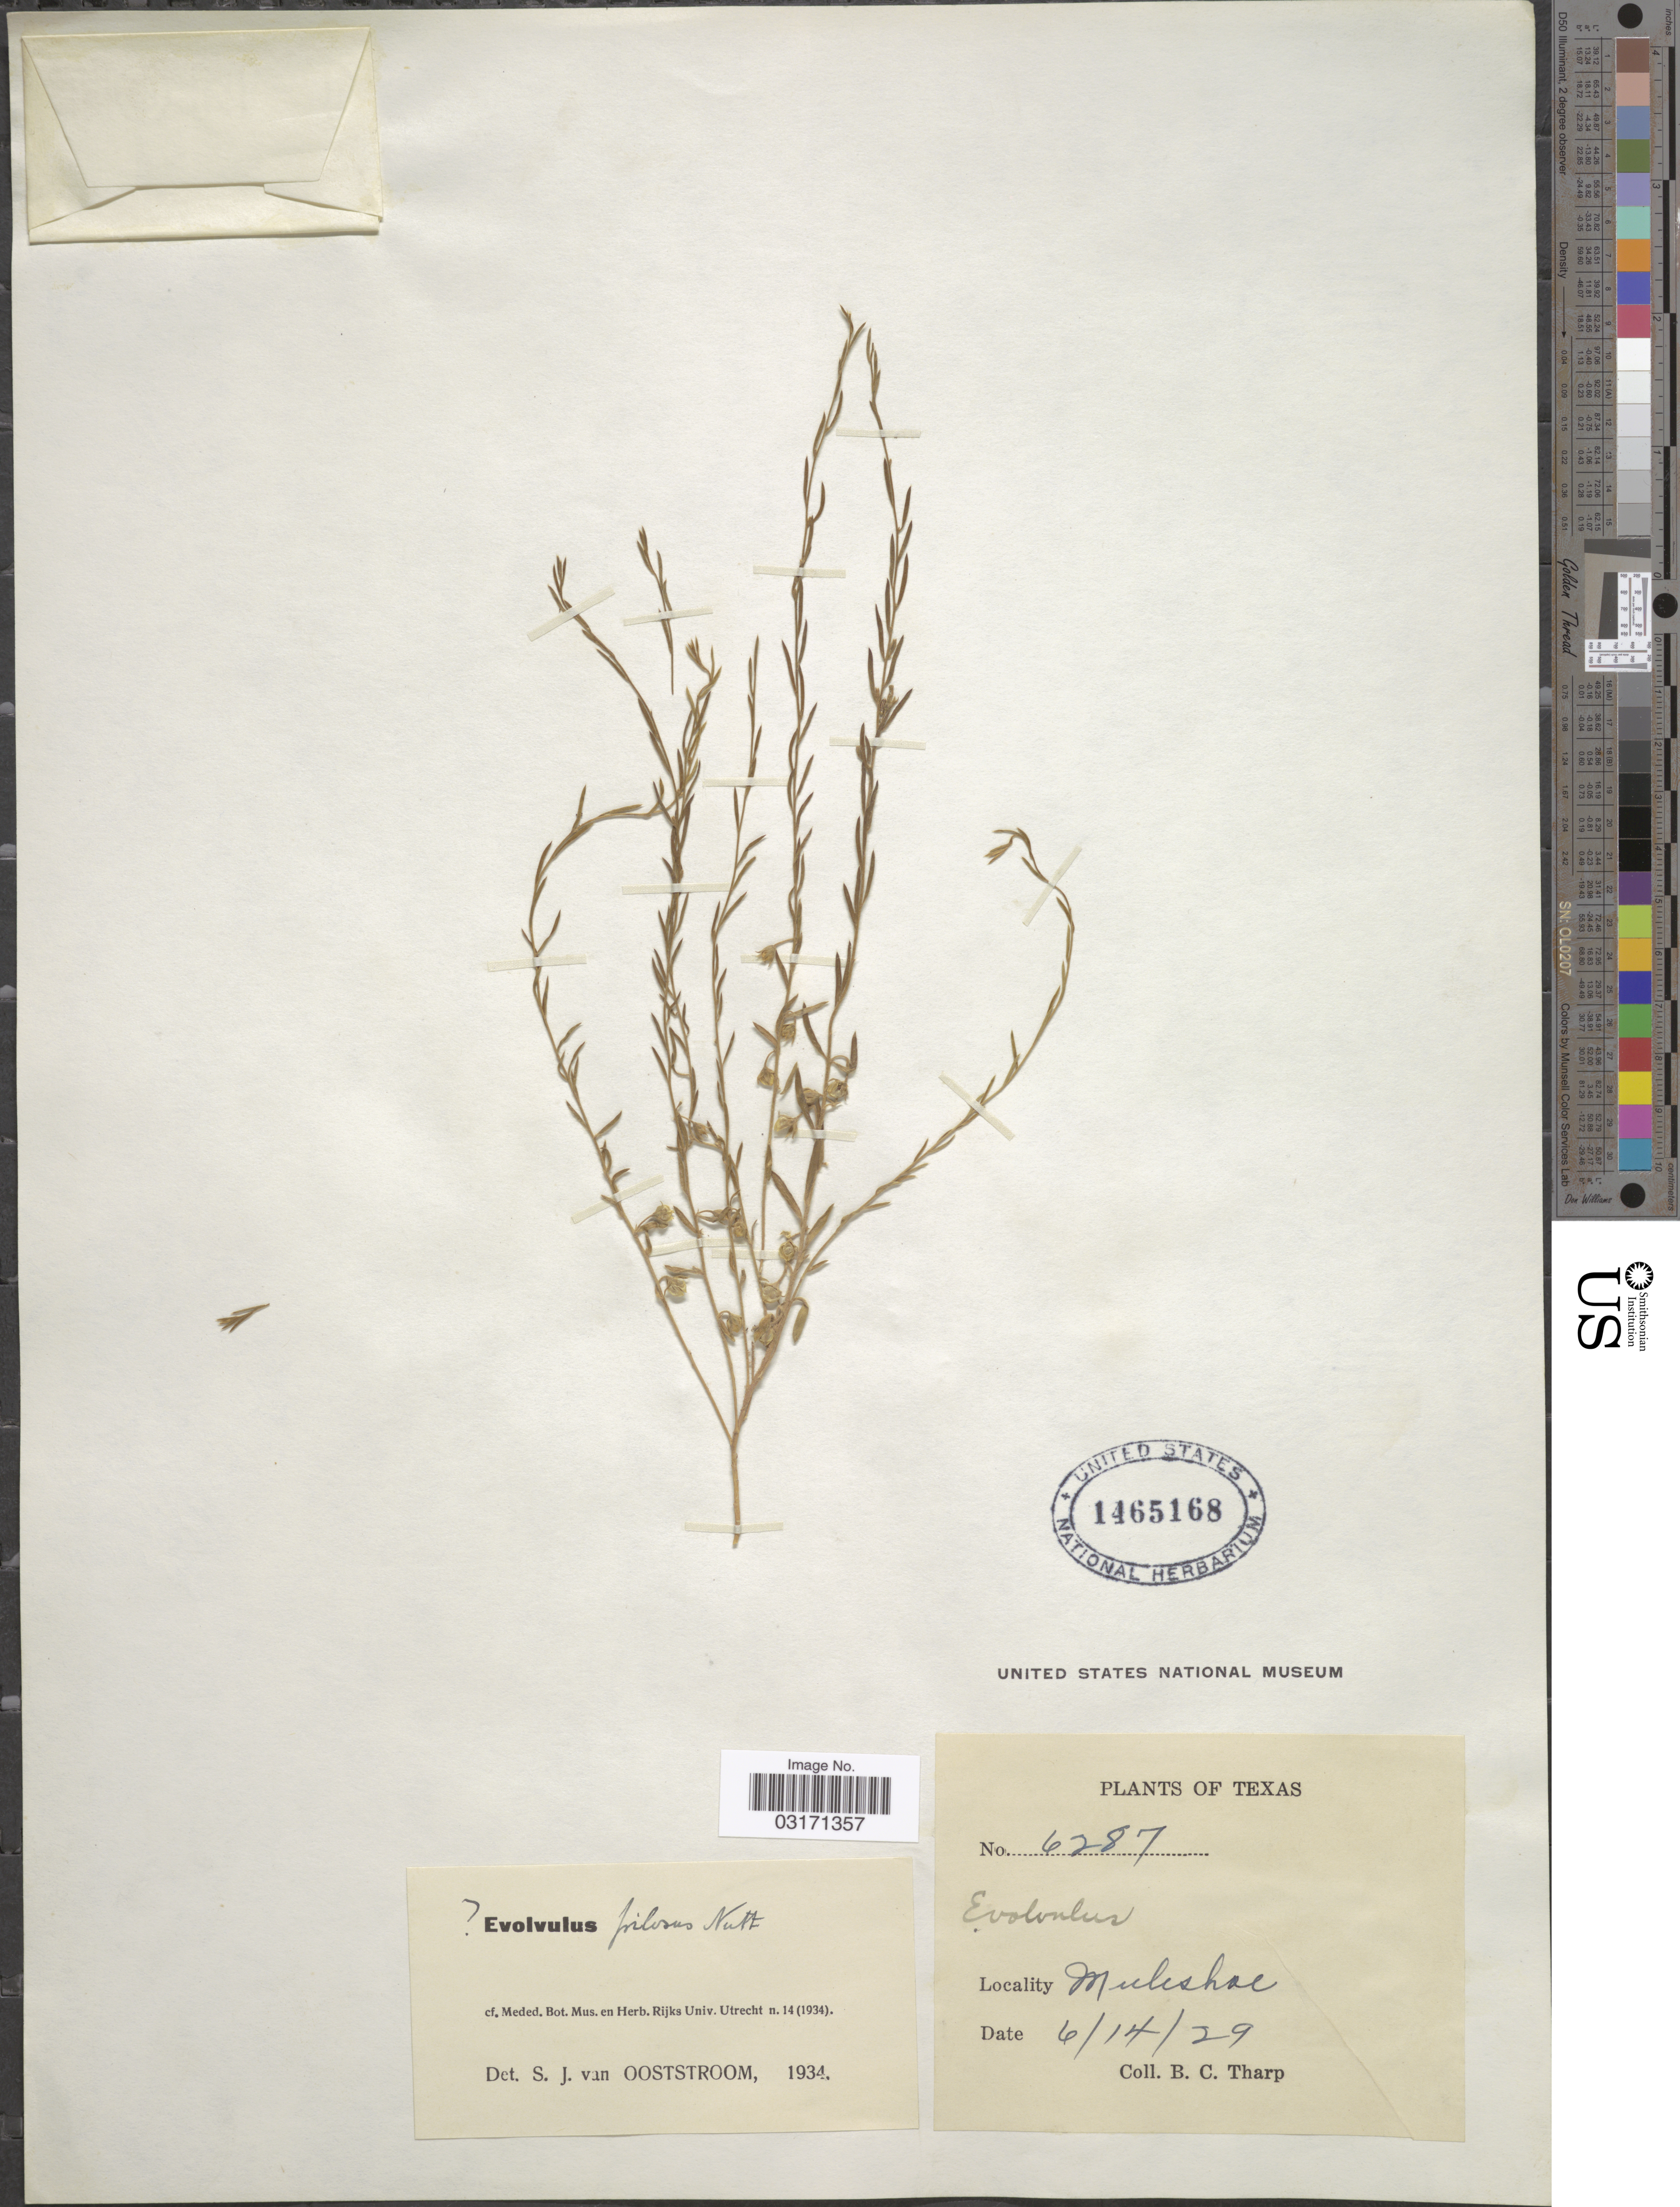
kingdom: Plantae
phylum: Tracheophyta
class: Magnoliopsida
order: Solanales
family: Convolvulaceae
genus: Evolvulus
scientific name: Evolvulus pilosus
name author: Roxb.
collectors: B. C. Tharp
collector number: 6287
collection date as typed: Transcribed d/m/y: 14/6/29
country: United States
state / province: Texas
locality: Muleshoe.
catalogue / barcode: US 1465168